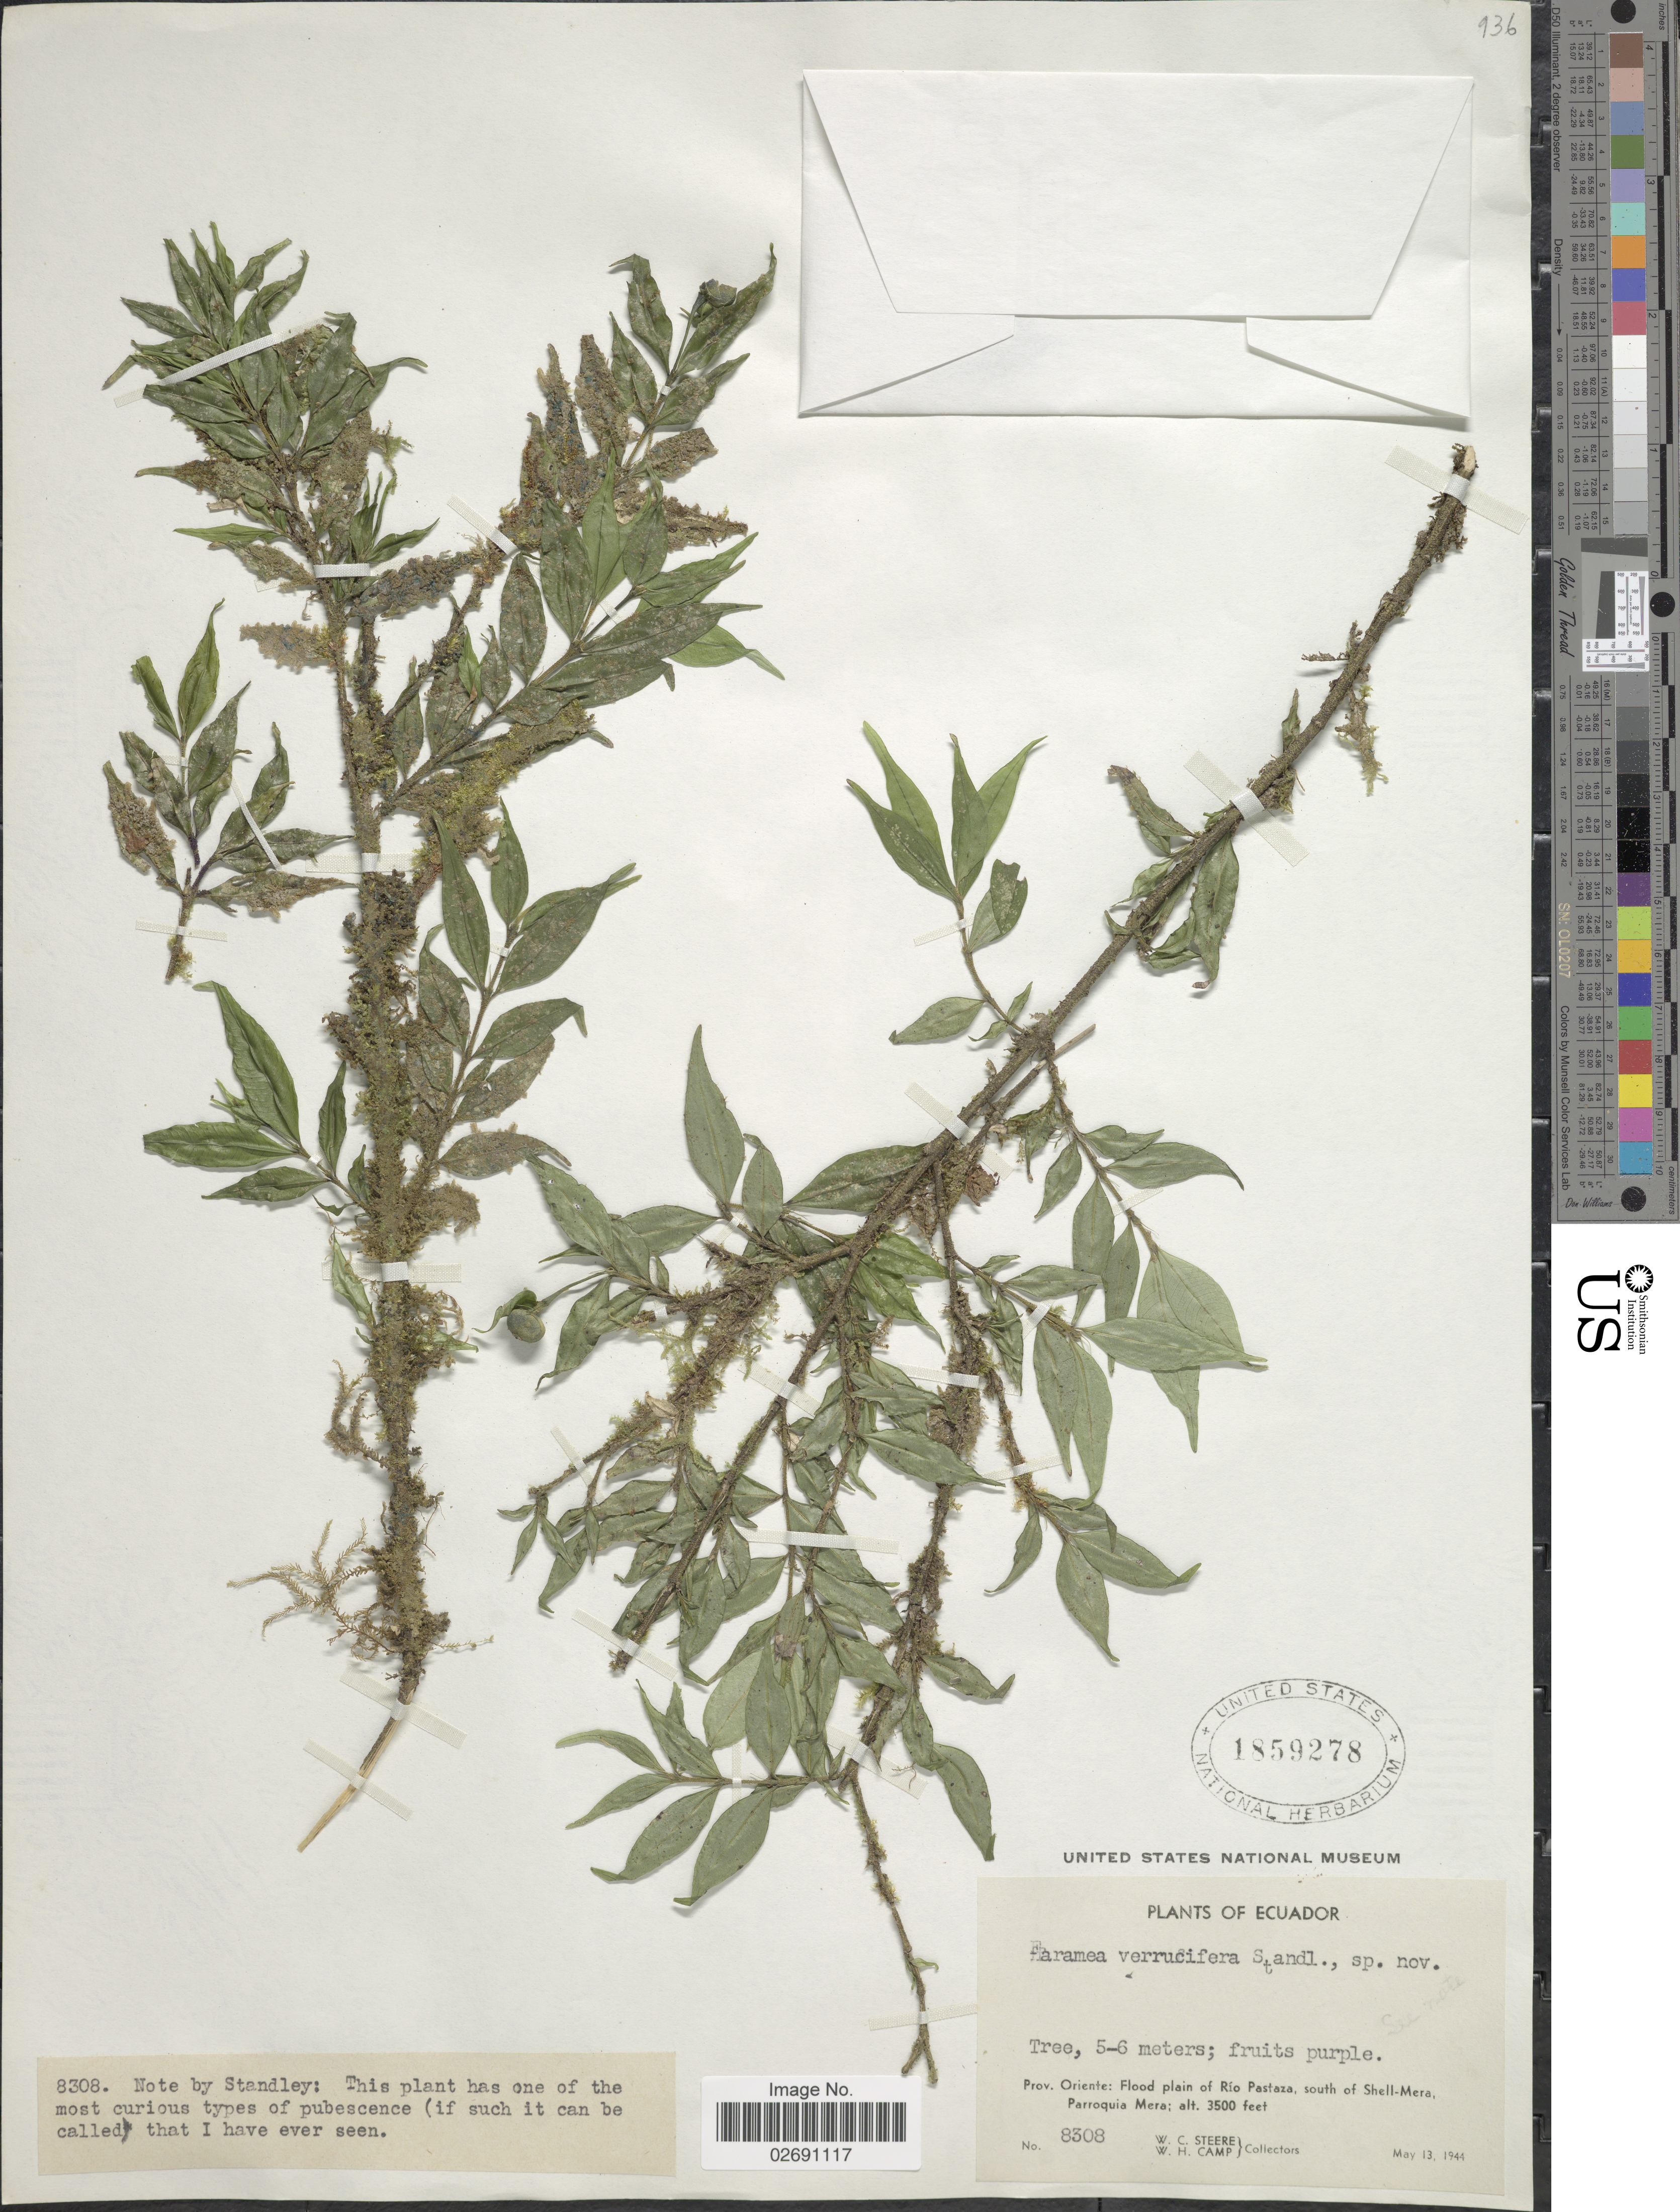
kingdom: Plantae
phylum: Tracheophyta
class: Magnoliopsida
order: Gentianales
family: Rubiaceae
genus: Faramea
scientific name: Faramea verrucifera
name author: Standl.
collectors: W. C. Steere & W. H. Camp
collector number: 8308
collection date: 1944-05-13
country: Cuba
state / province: Oriente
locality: Flood plain of Rio Pastaza, south of Shell-Mera, Parroquia Mera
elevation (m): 1067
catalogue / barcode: US 1859278